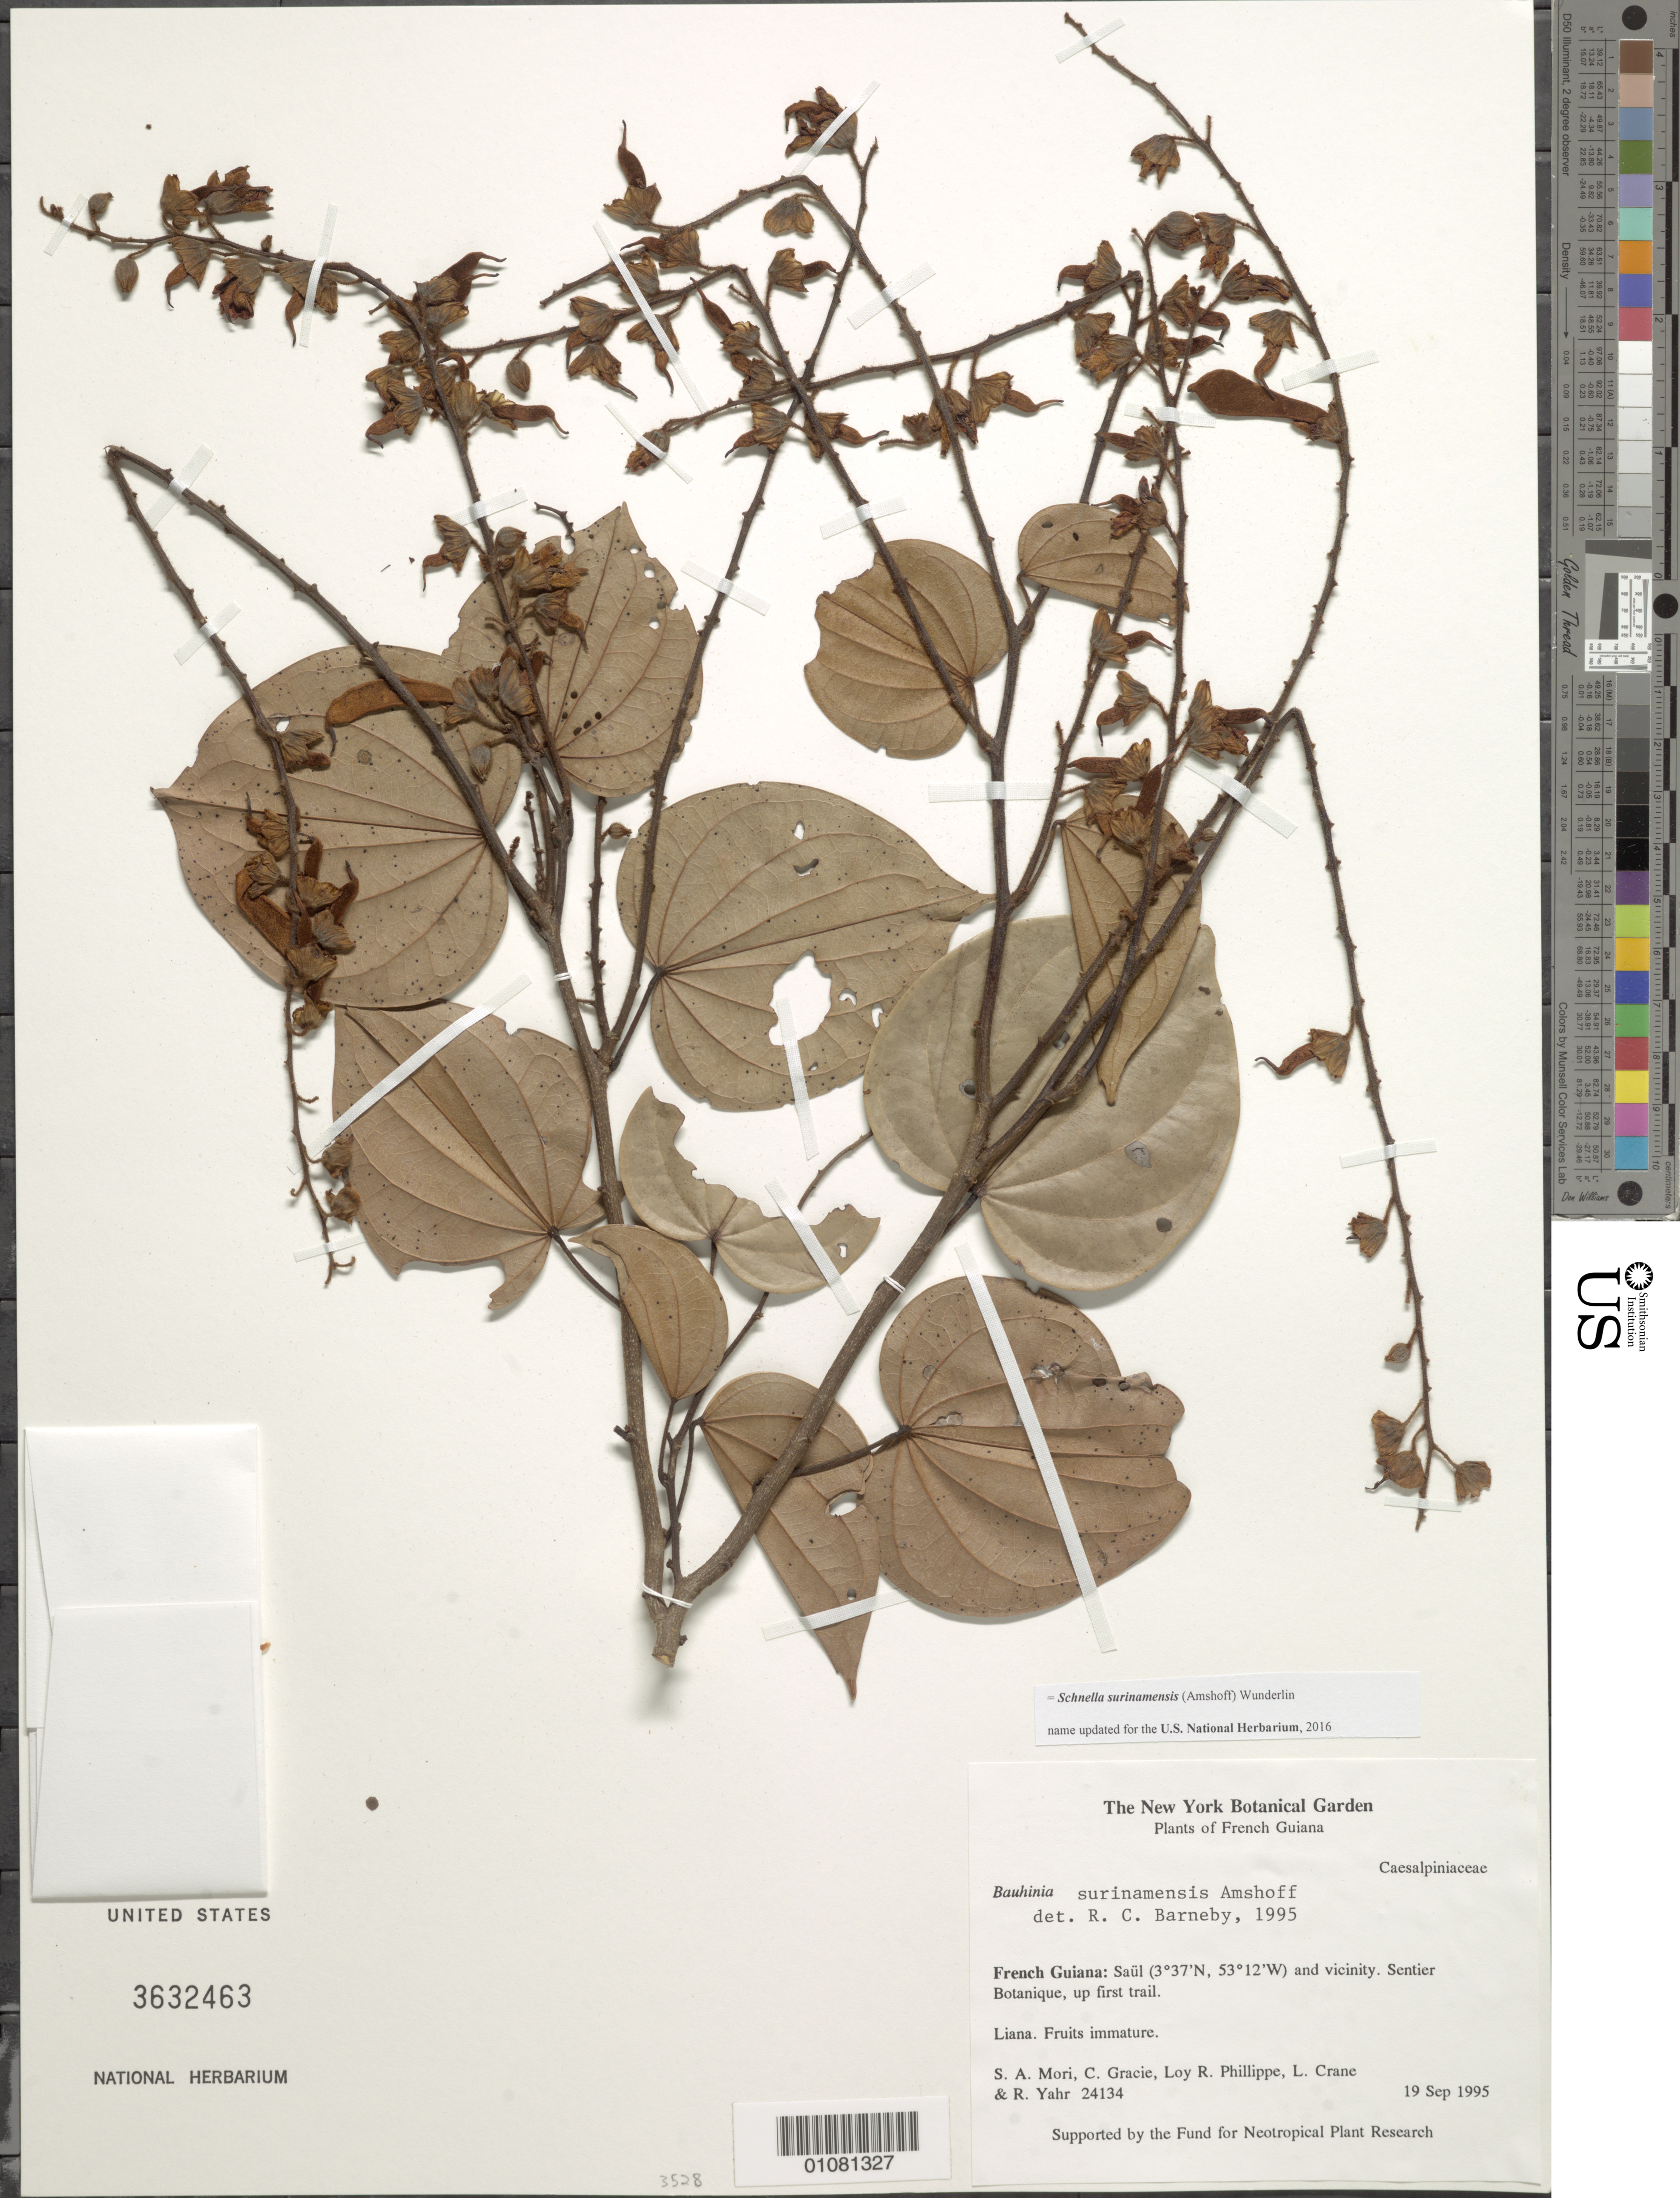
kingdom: Plantae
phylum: Tracheophyta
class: Magnoliopsida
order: Fabales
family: Fabaceae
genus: Schnella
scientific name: Schnella surinamensis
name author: (Amshoff) Wunderlin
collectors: S. Mori, C. A. Gracie, L. Phillippe, L. Crane & R. Yahr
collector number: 24134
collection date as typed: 19-Sep-95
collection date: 1995-09-19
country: French Guiana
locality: Saül and vic., Sentier Botanique, up first trail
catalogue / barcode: US 3632463